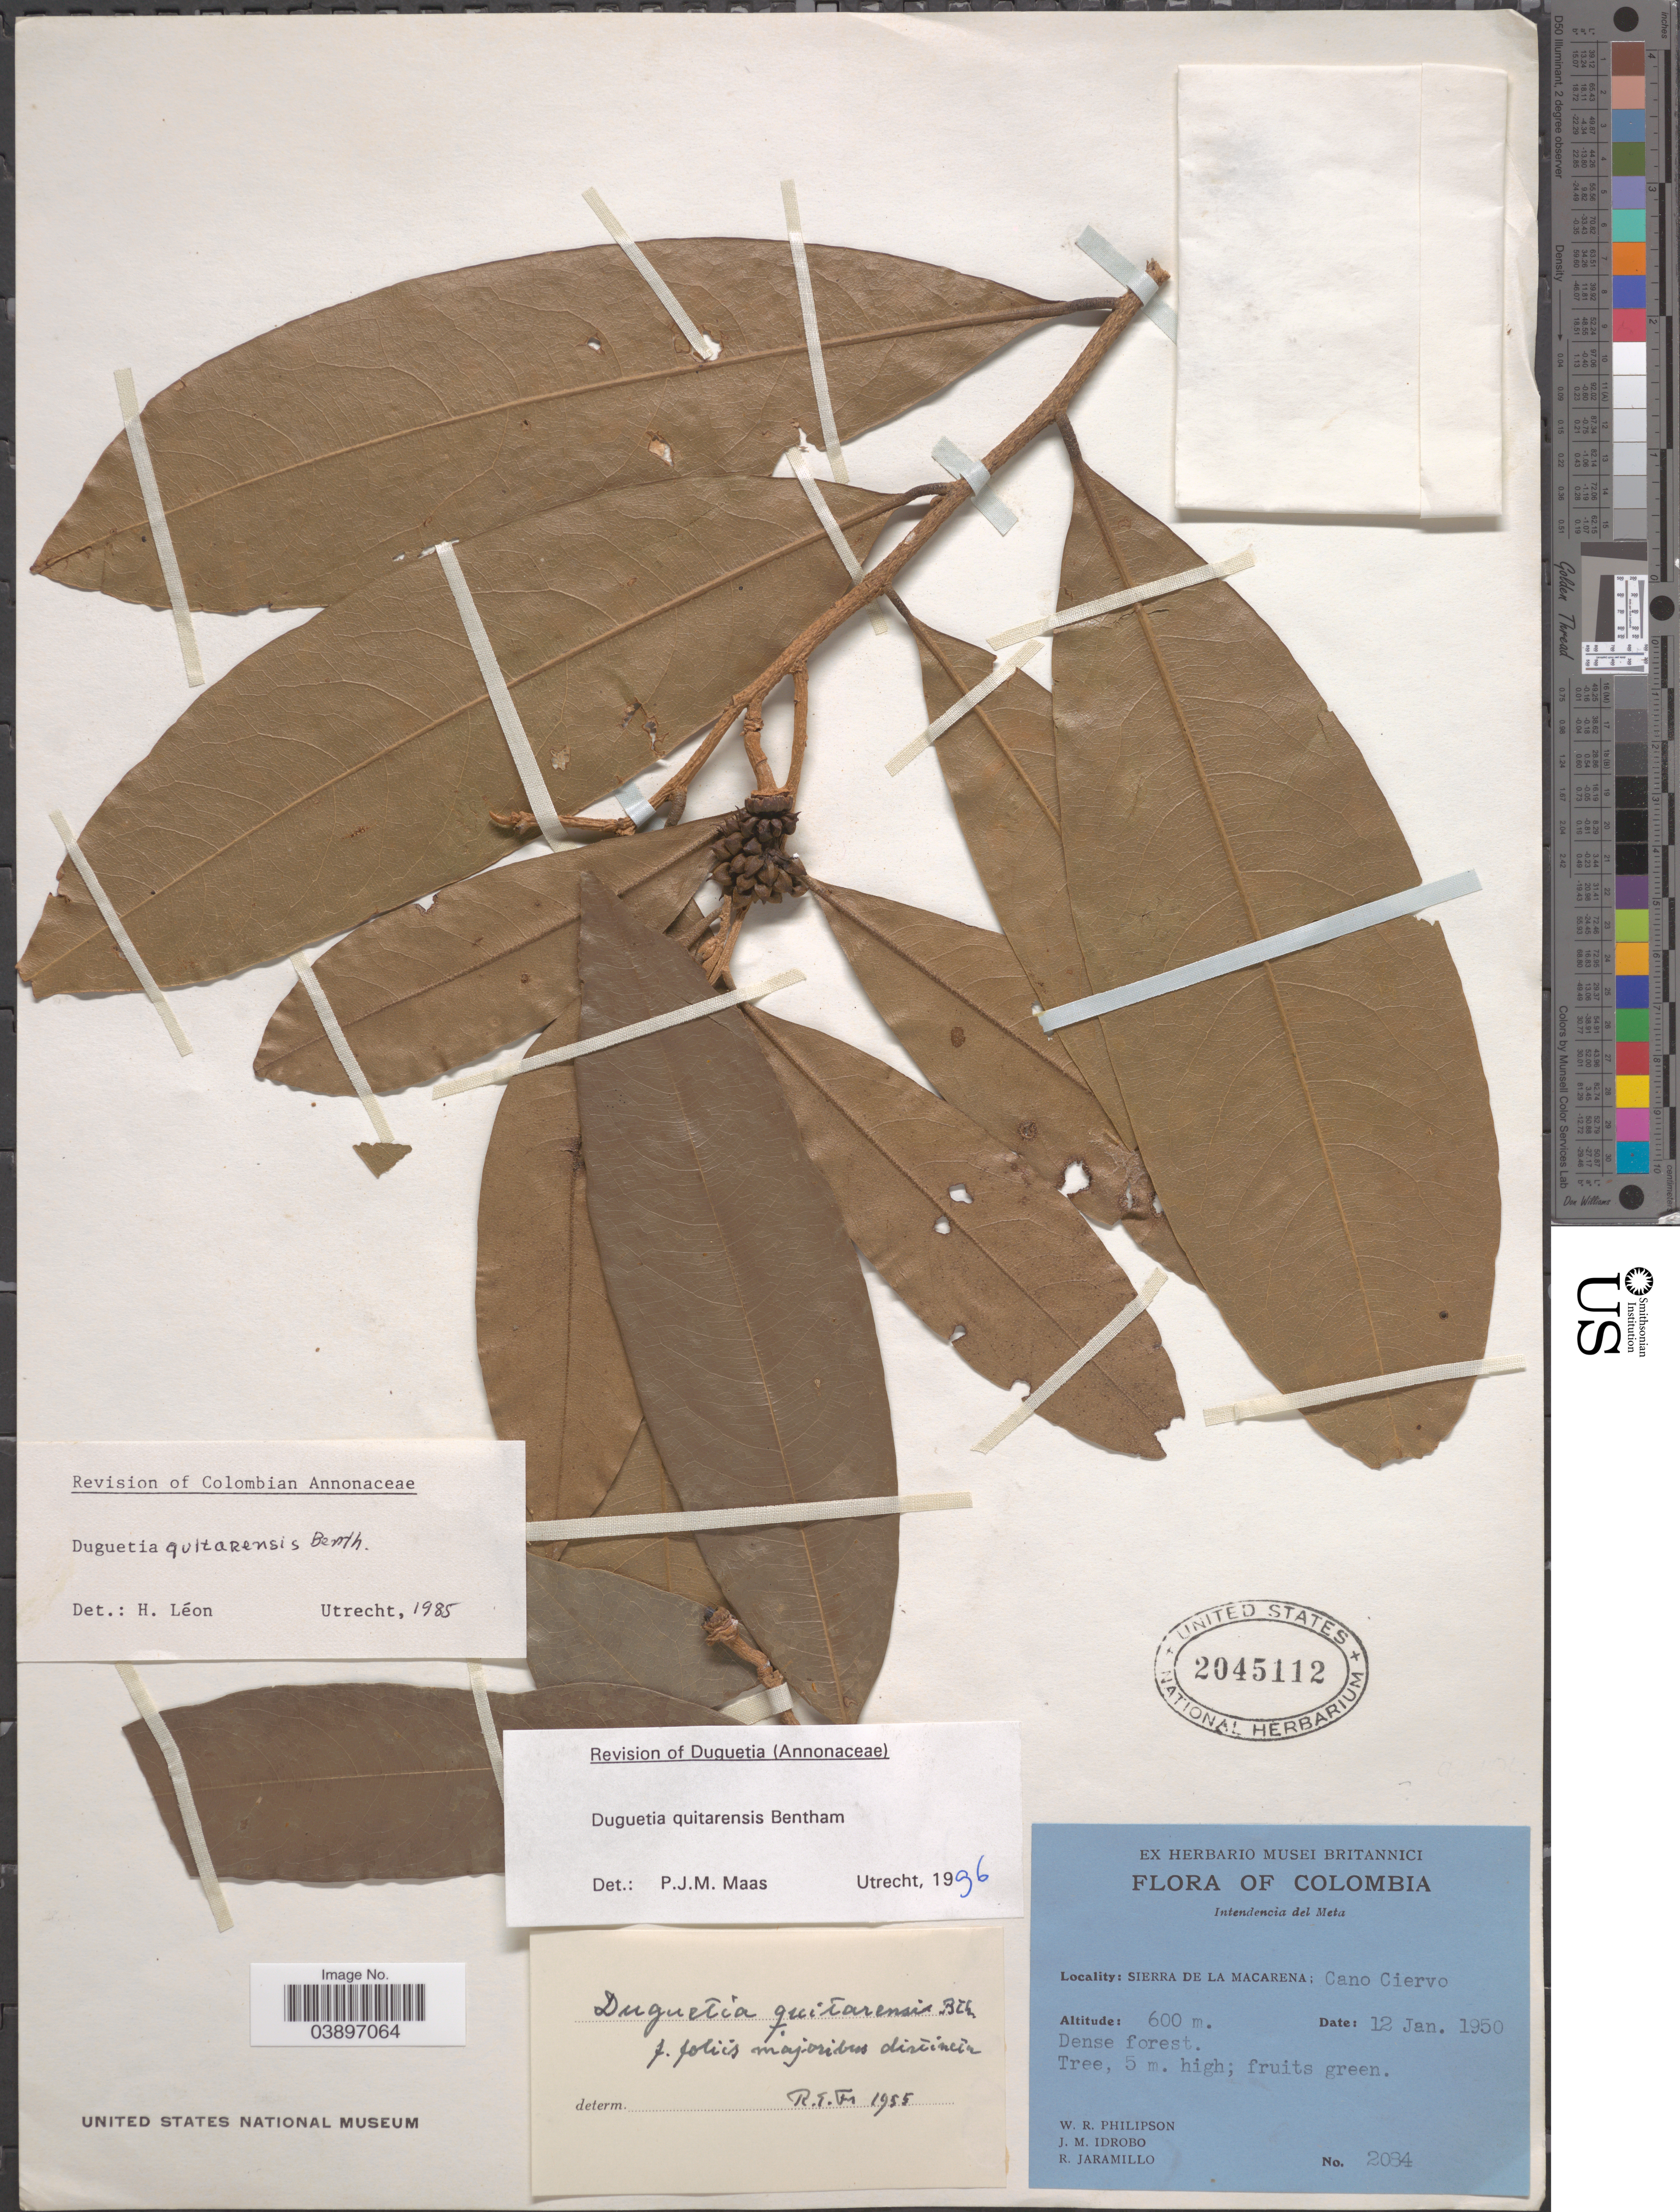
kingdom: Plantae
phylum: Tracheophyta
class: Magnoliopsida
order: Magnoliales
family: Annonaceae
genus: Duguetia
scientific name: Duguetia quitarensis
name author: Benth.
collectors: W. R. Philipson, J. M. Idrobo & R. Jaramillo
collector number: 2084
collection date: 1950-01-12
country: Colombia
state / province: Meta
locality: Intendencia del Meta. Sierra de La Macarena; Cano Ciervo.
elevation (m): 600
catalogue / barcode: US 2045112